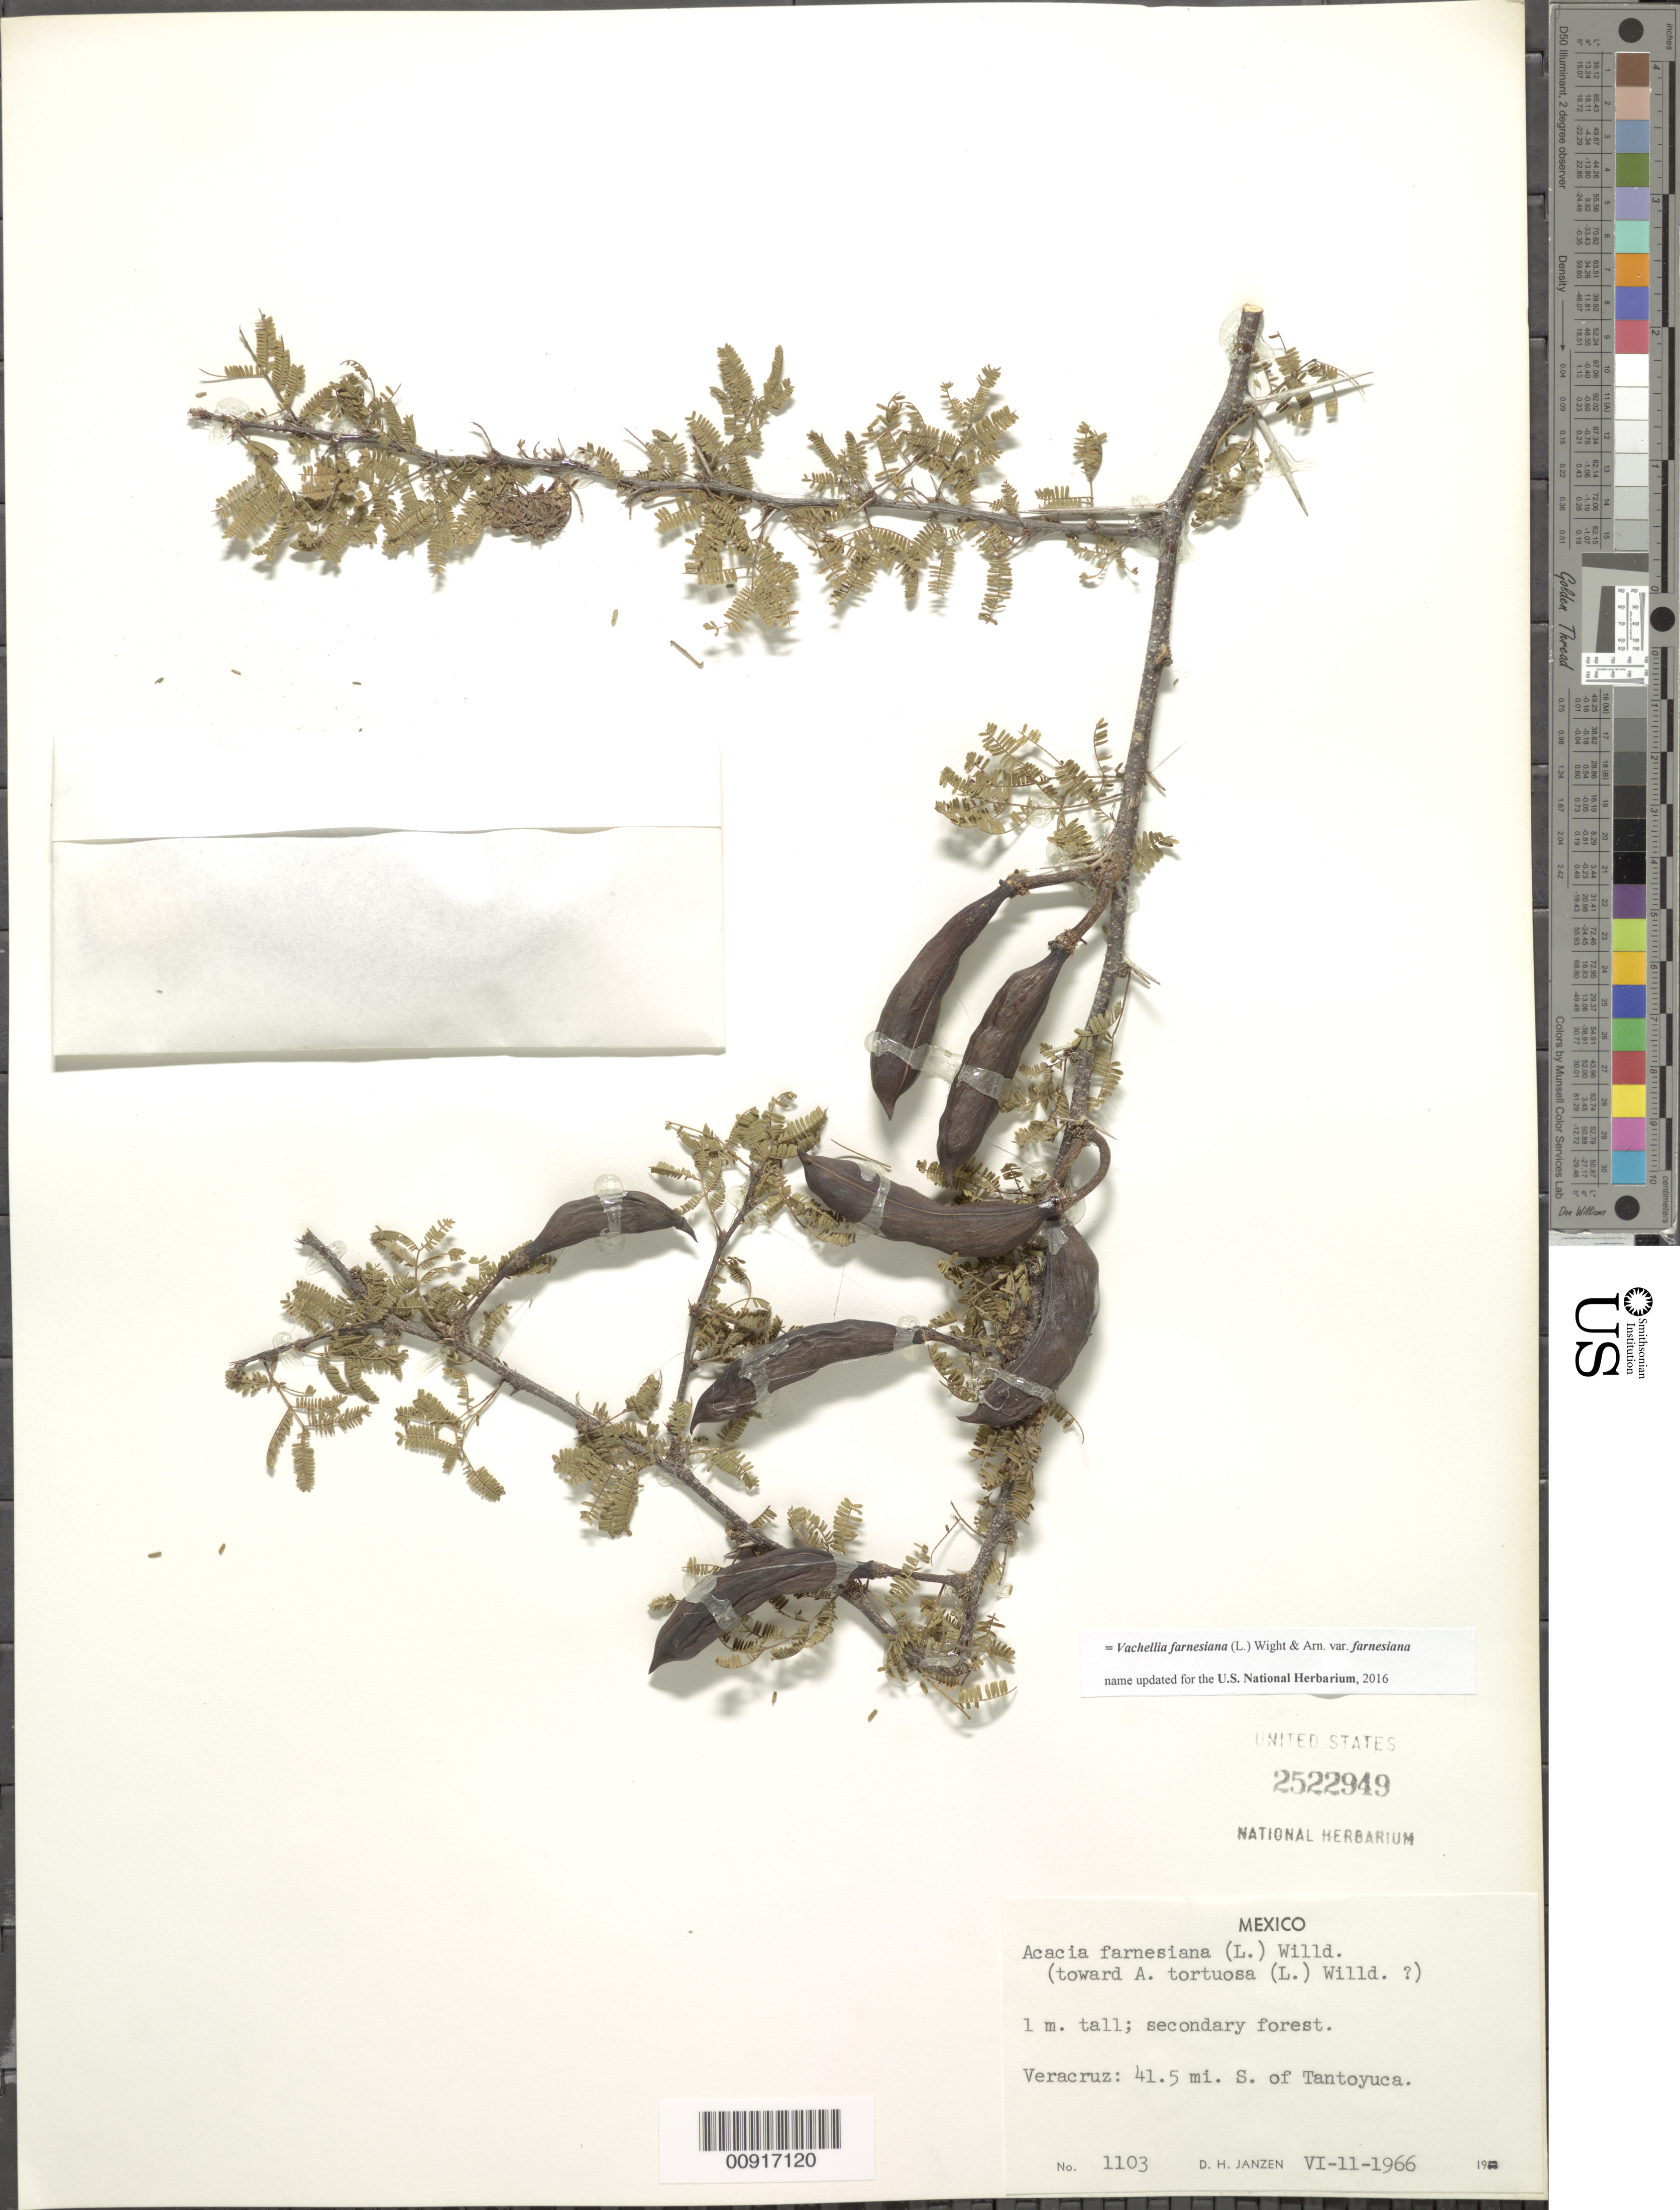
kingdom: Plantae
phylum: Tracheophyta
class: Magnoliopsida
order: Fabales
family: Fabaceae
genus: Vachellia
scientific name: Vachellia farnesiana var. farnesiana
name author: (L.) Wight & Arn.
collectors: D. Janzen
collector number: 1103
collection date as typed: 11 Jun 1966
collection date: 1966-06-11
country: Mexico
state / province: Veracruz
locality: Veracruz: 41.5 mi. S of Tantoyuca.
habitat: Secondary forest.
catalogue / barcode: US 2522949